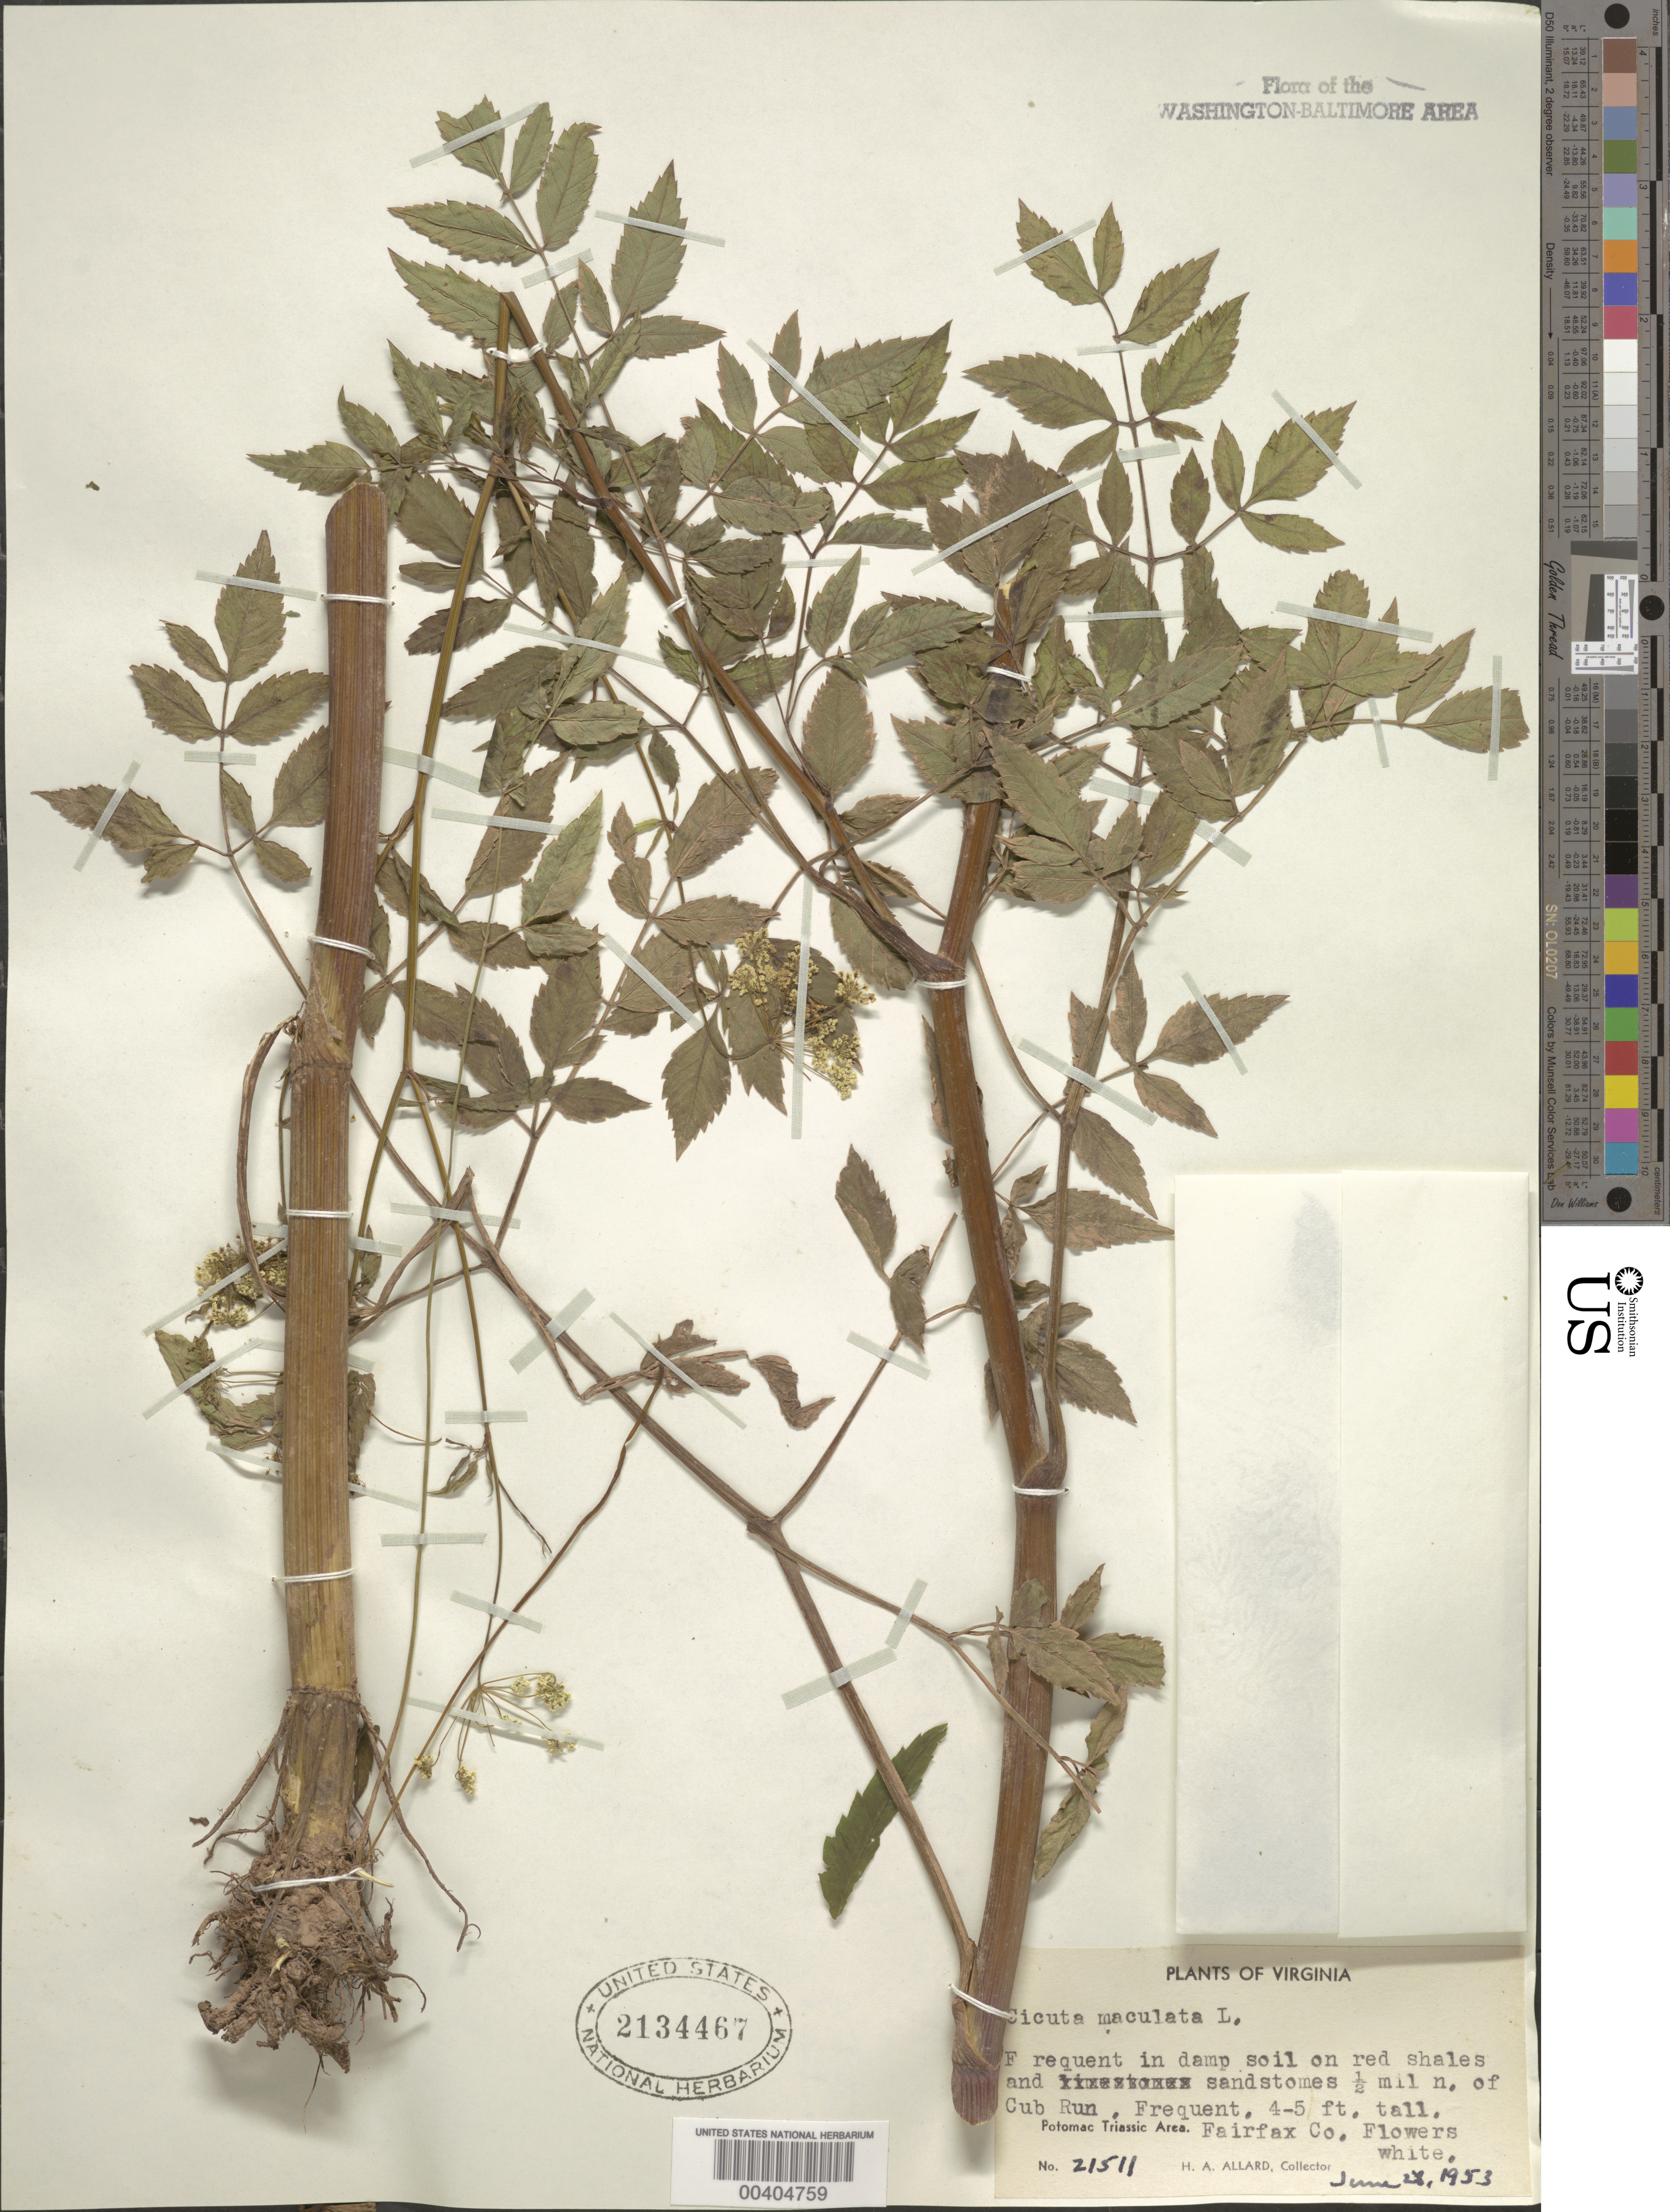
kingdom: Plantae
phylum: Tracheophyta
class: Magnoliopsida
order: Apiales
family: Apiaceae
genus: Cicuta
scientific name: Cicuta maculata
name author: L.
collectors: H. A. Allard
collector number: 21511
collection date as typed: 28 Jun 1953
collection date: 1953-06-28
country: United States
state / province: Virginia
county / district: Fairfax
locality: N of Cub Run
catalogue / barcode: US 2134467